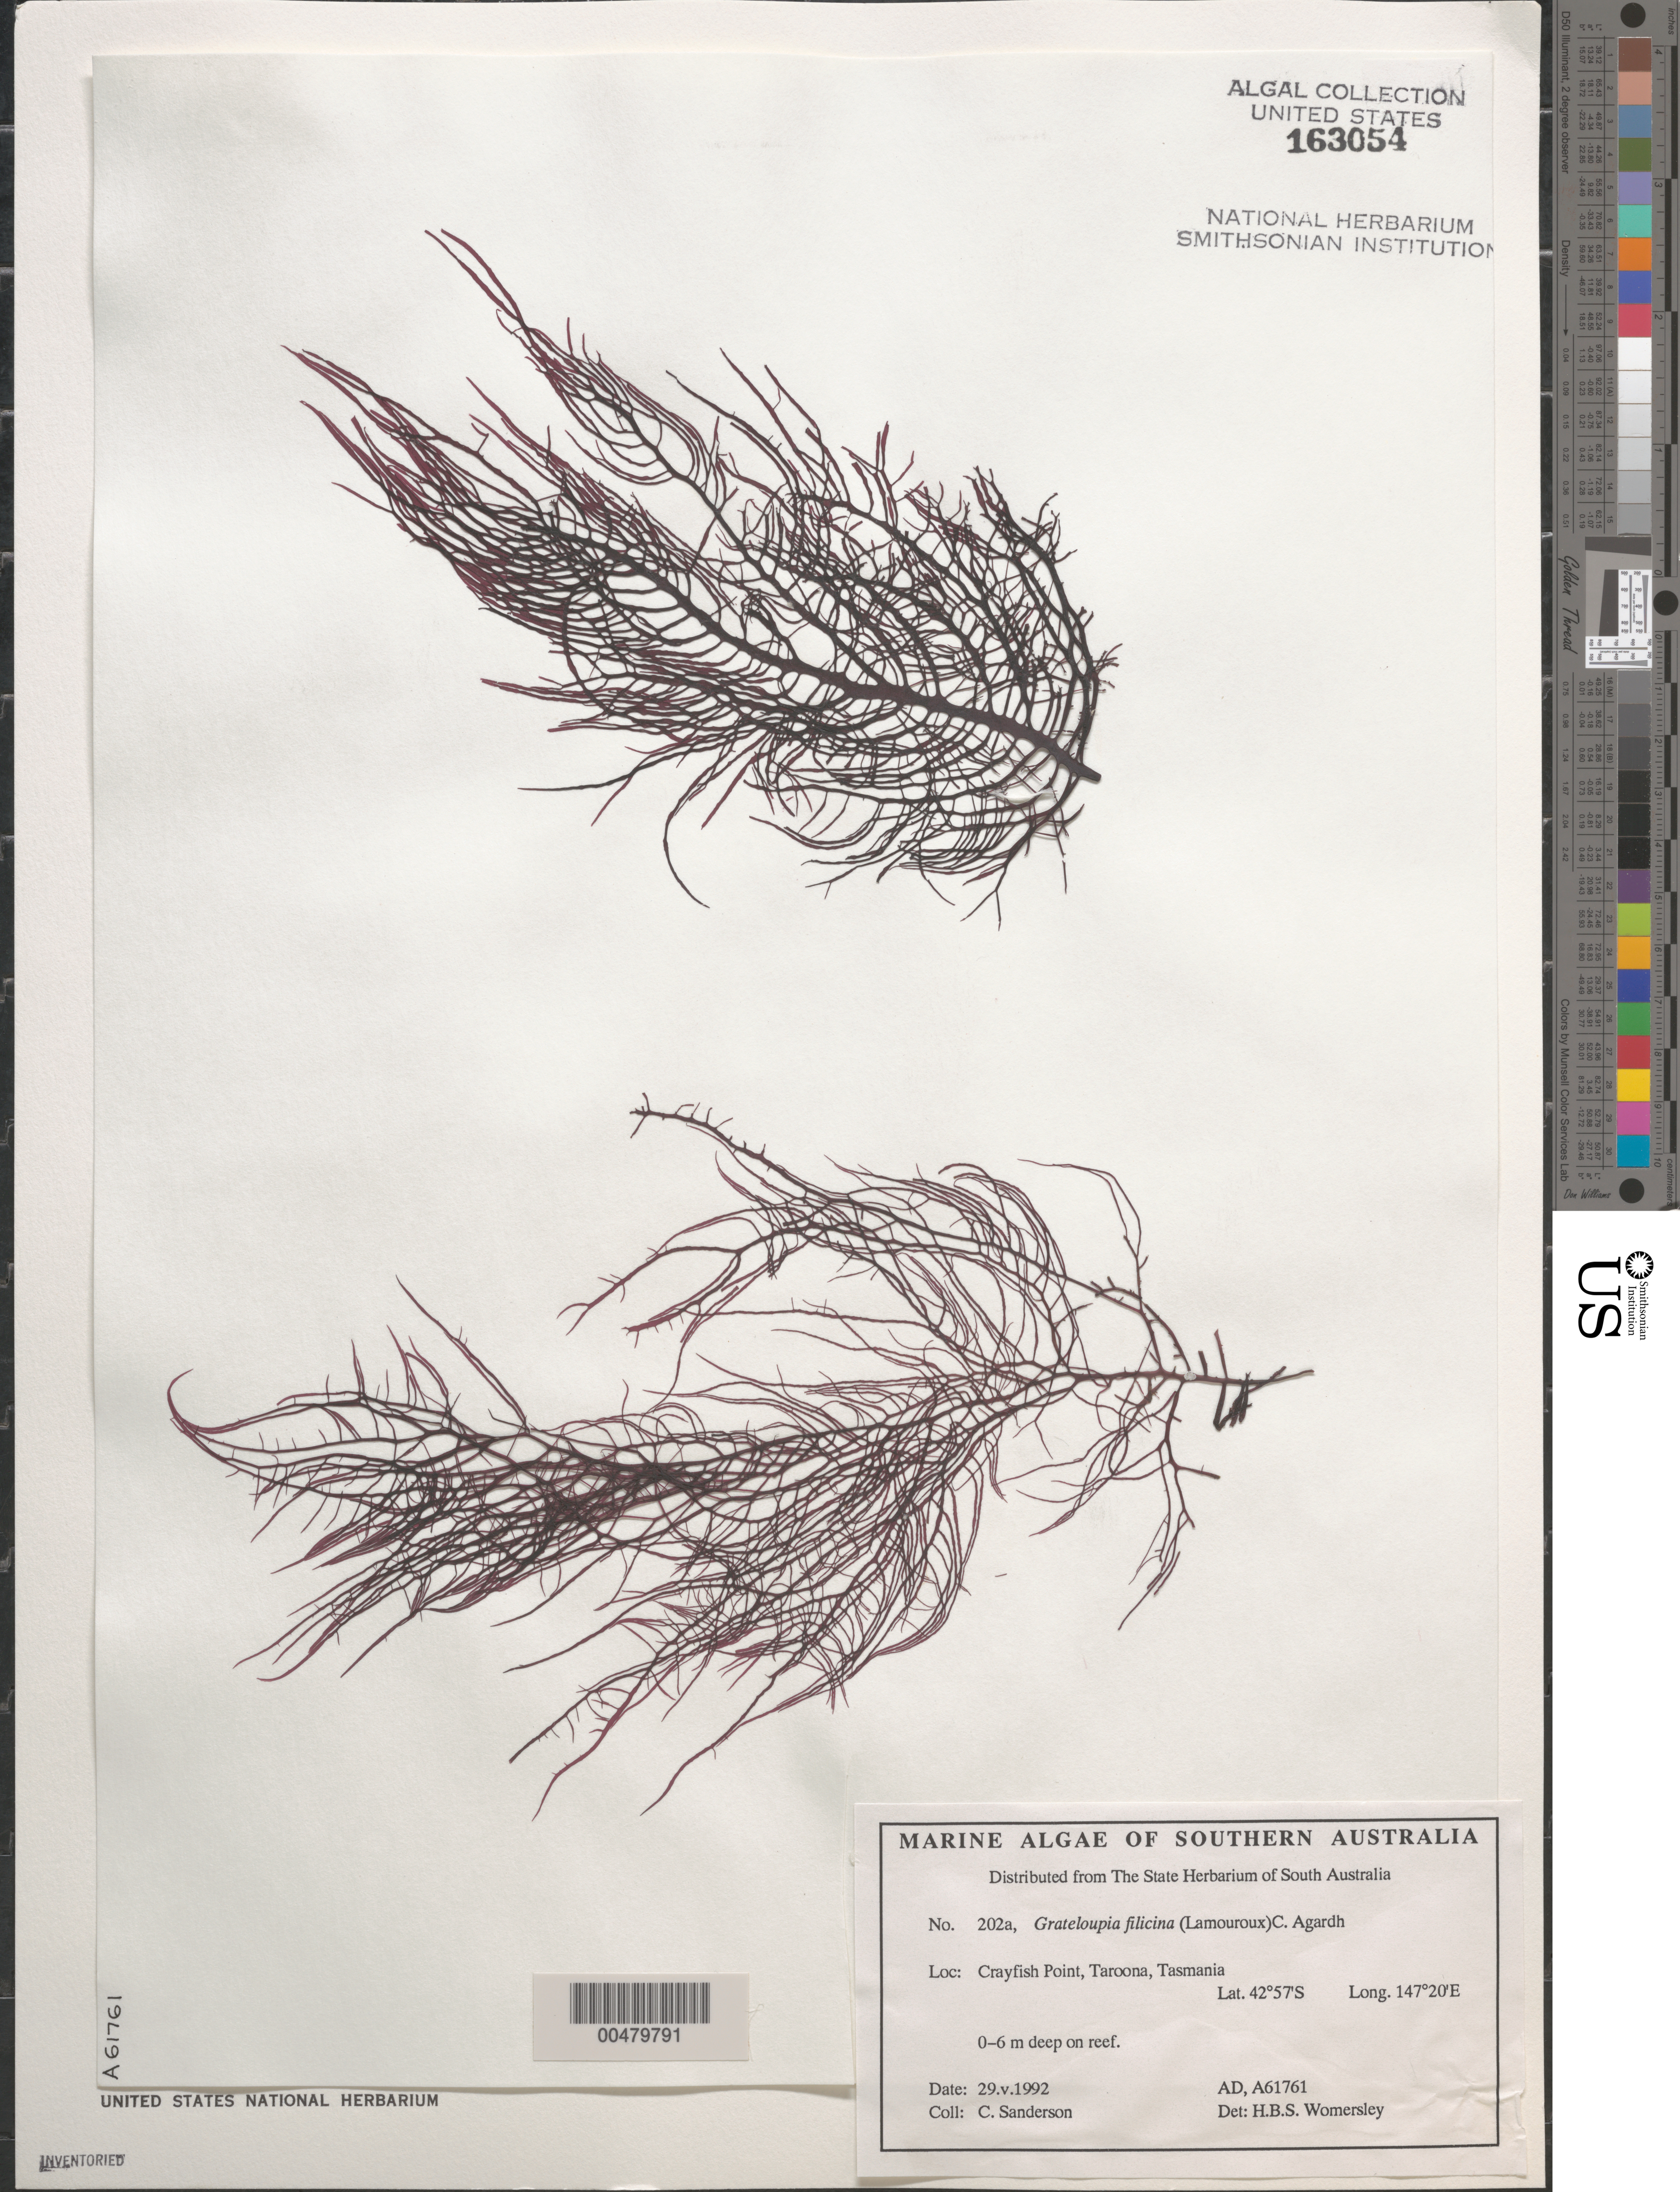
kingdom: Plantae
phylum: Rhodophyta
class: Florideophyceae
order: Halymeniales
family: Halymeniaceae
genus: Grateloupia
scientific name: Grateloupia filicina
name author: (J.V.Lamouroux) C. Agardh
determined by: Womersley, H. B. S.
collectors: C. Sanderson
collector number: AD A61761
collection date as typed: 29 May 1992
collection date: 1992-05-29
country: Australia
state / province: Tasmania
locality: Crayfish point, taroona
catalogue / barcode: US 163054